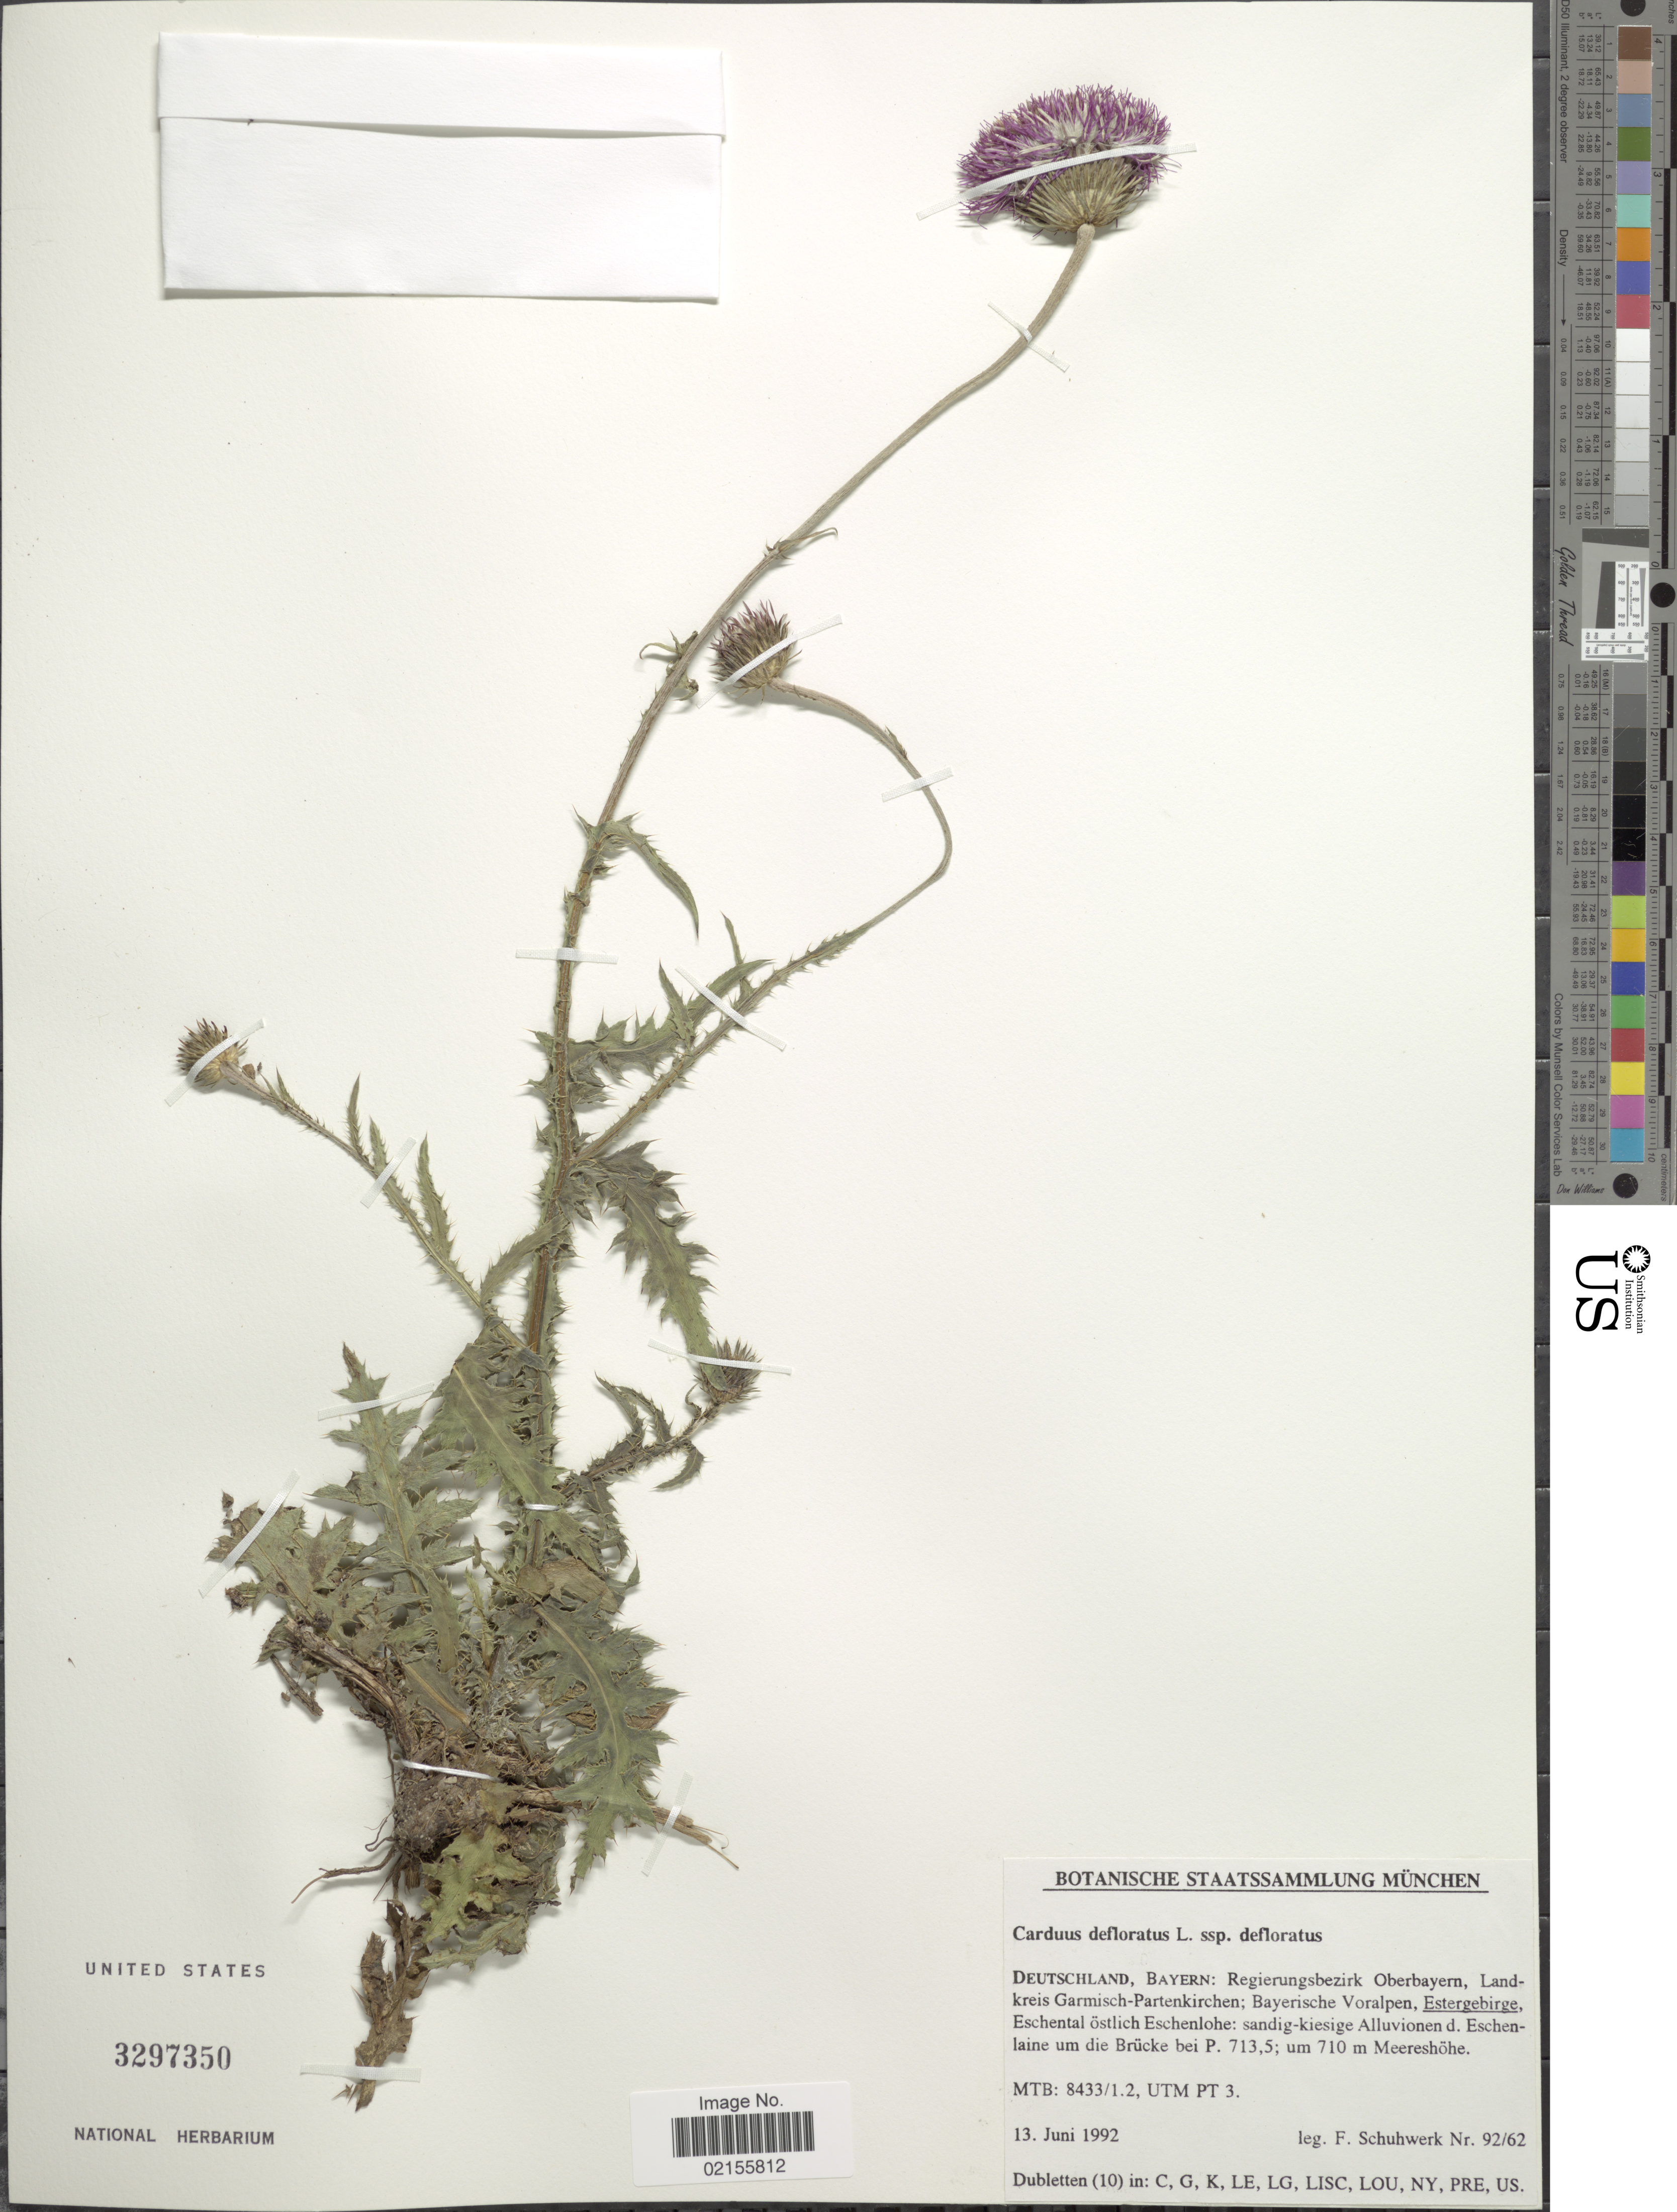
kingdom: Plantae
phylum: Tracheophyta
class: Magnoliopsida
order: Asterales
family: Asteraceae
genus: Carduus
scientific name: Carduus defloratus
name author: L.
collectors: Schuhwerk, F.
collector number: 92/62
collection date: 1992-06-13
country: Germany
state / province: Bayern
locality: Regierungsbezirk Oberbayern, Landkreis Garmisch-Partenkirchen; Bayerische Voralpen, Estergebirge, Eschental östlich Eschenlohe; sandig-kiesige Alluvionen d. Eschenlaine um die Brücke bei P. 713,5. MTB 8433/1.2, UTM PT 3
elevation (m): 710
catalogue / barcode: US 3297350